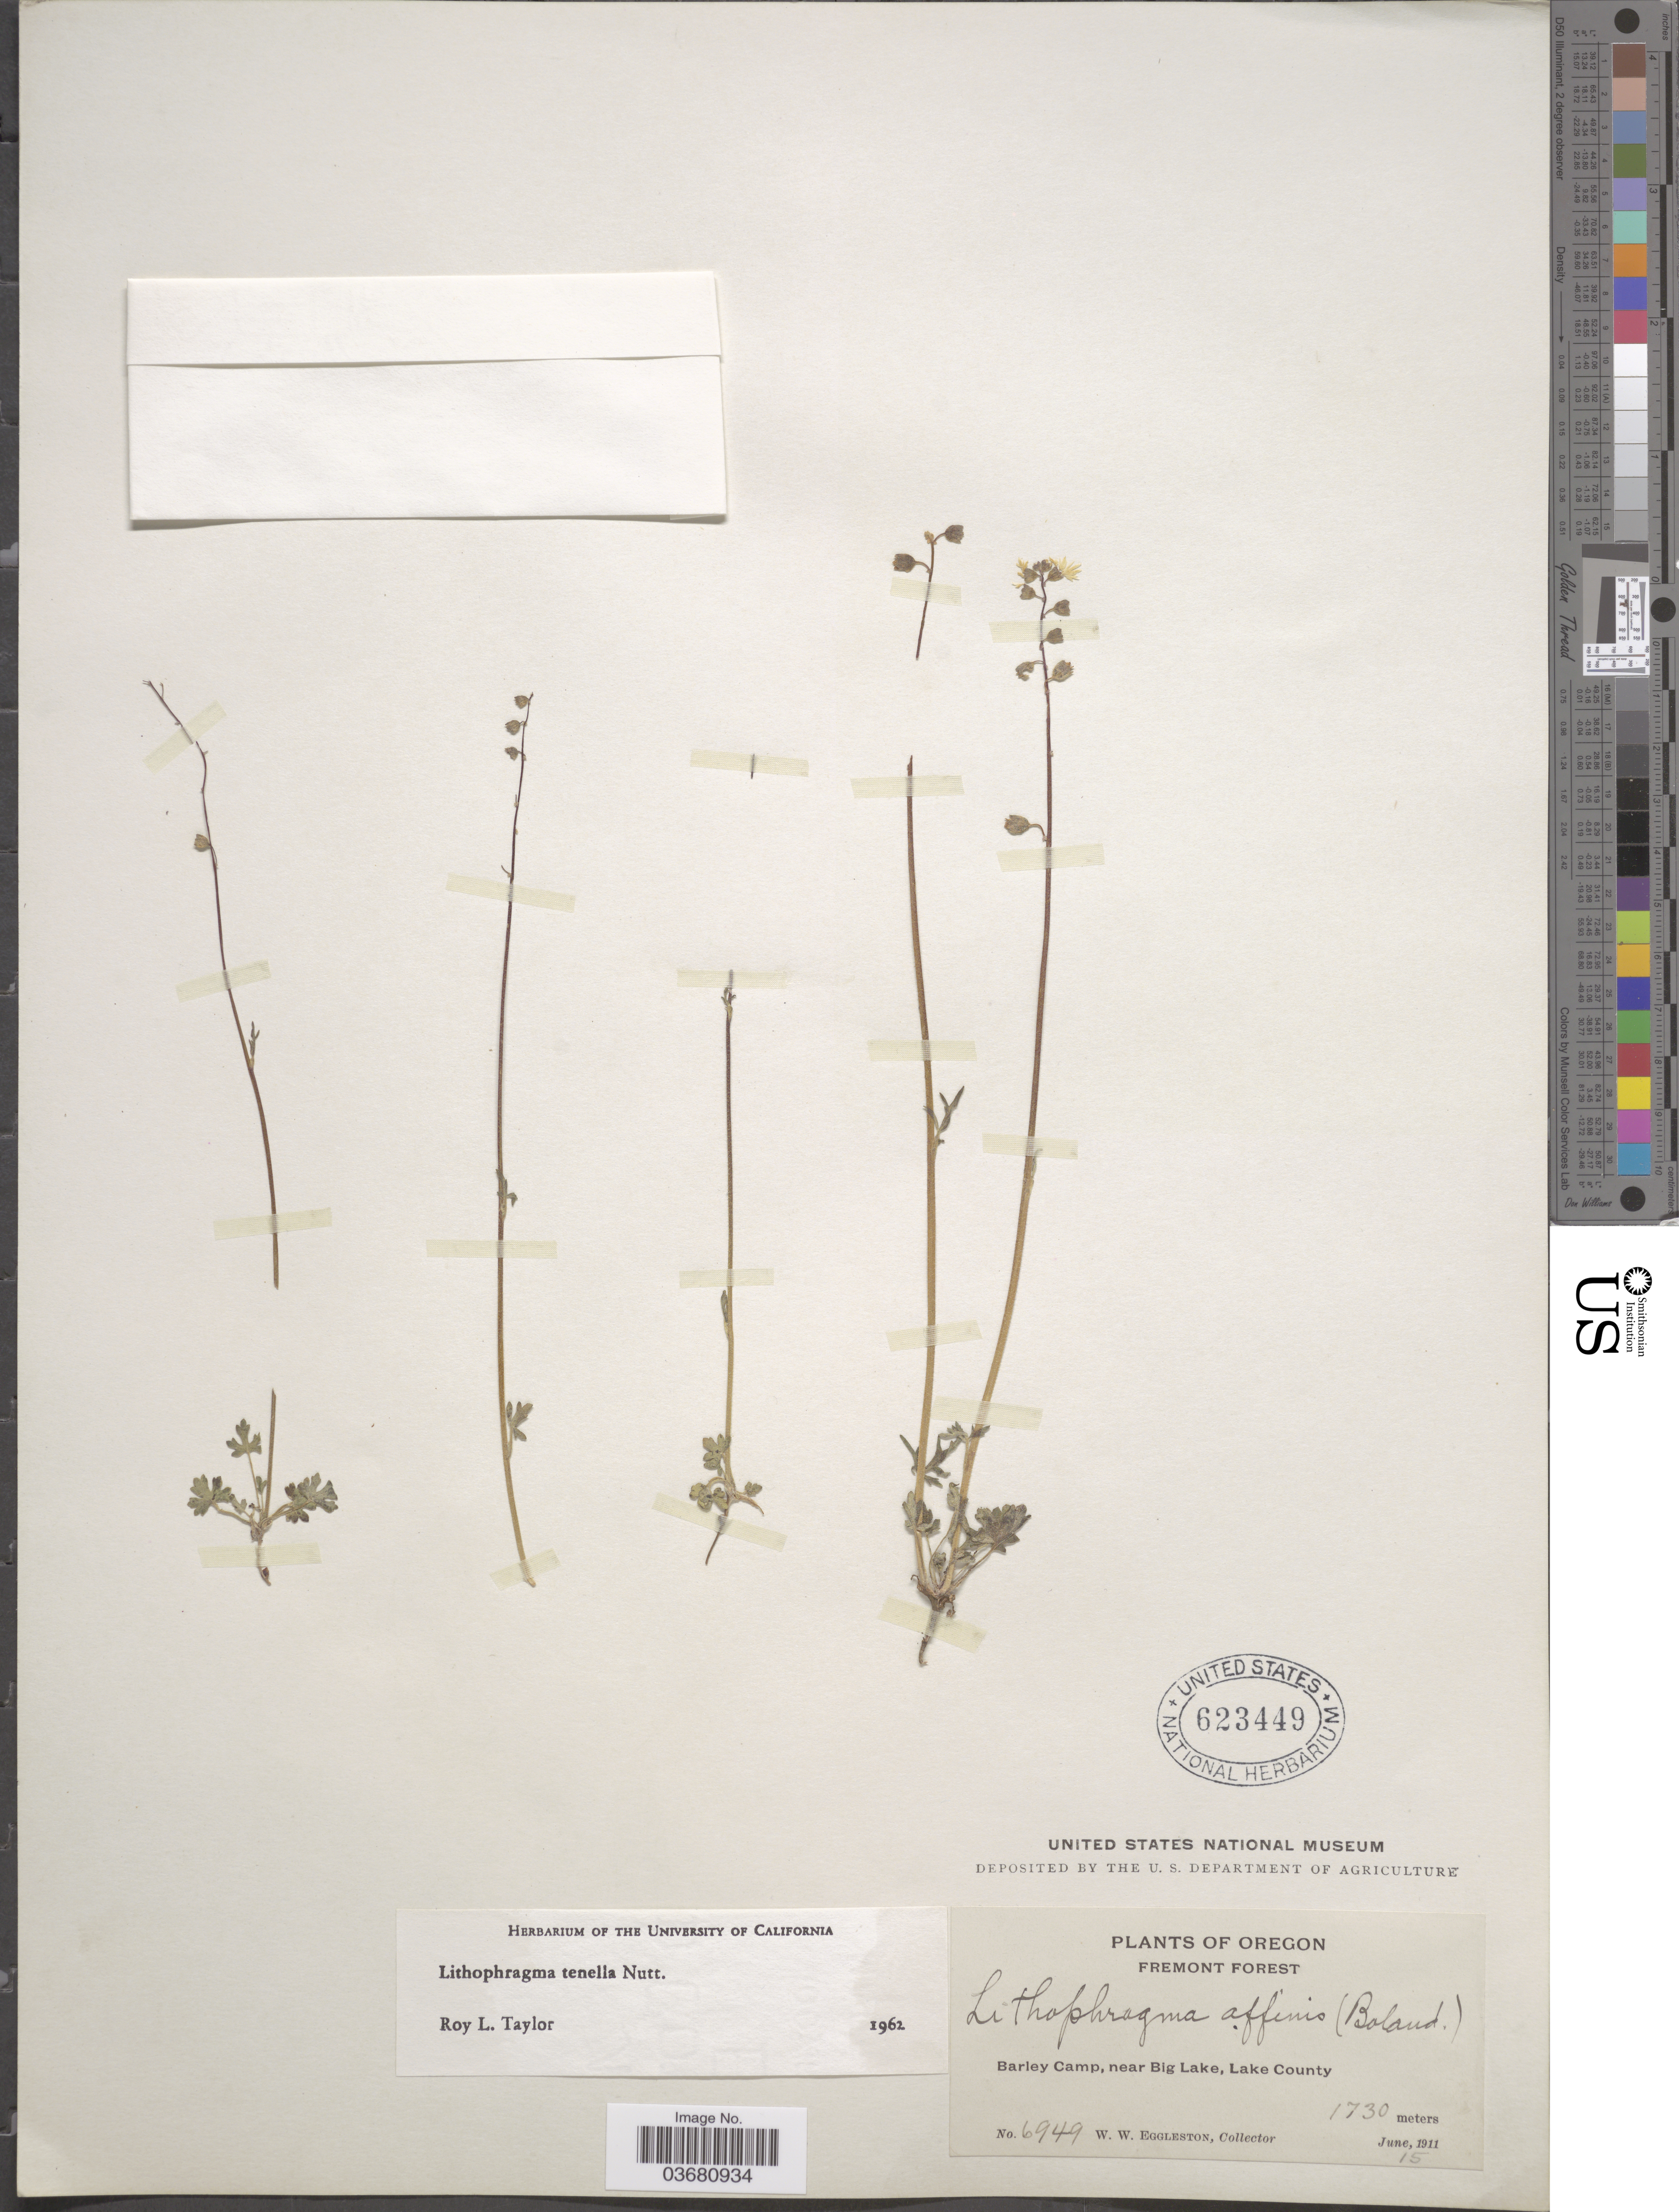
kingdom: Plantae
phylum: Tracheophyta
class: Magnoliopsida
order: Saxifragales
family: Saxifragaceae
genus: Lithophragma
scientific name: Lithophragma tenellum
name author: Nutt.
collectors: W. W. Eggleston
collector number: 6949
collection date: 1911-06-15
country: United States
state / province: Oregon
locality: Fremont Forest. Barley Camp, near Big Lake, Lake County.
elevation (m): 1730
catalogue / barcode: US 623449